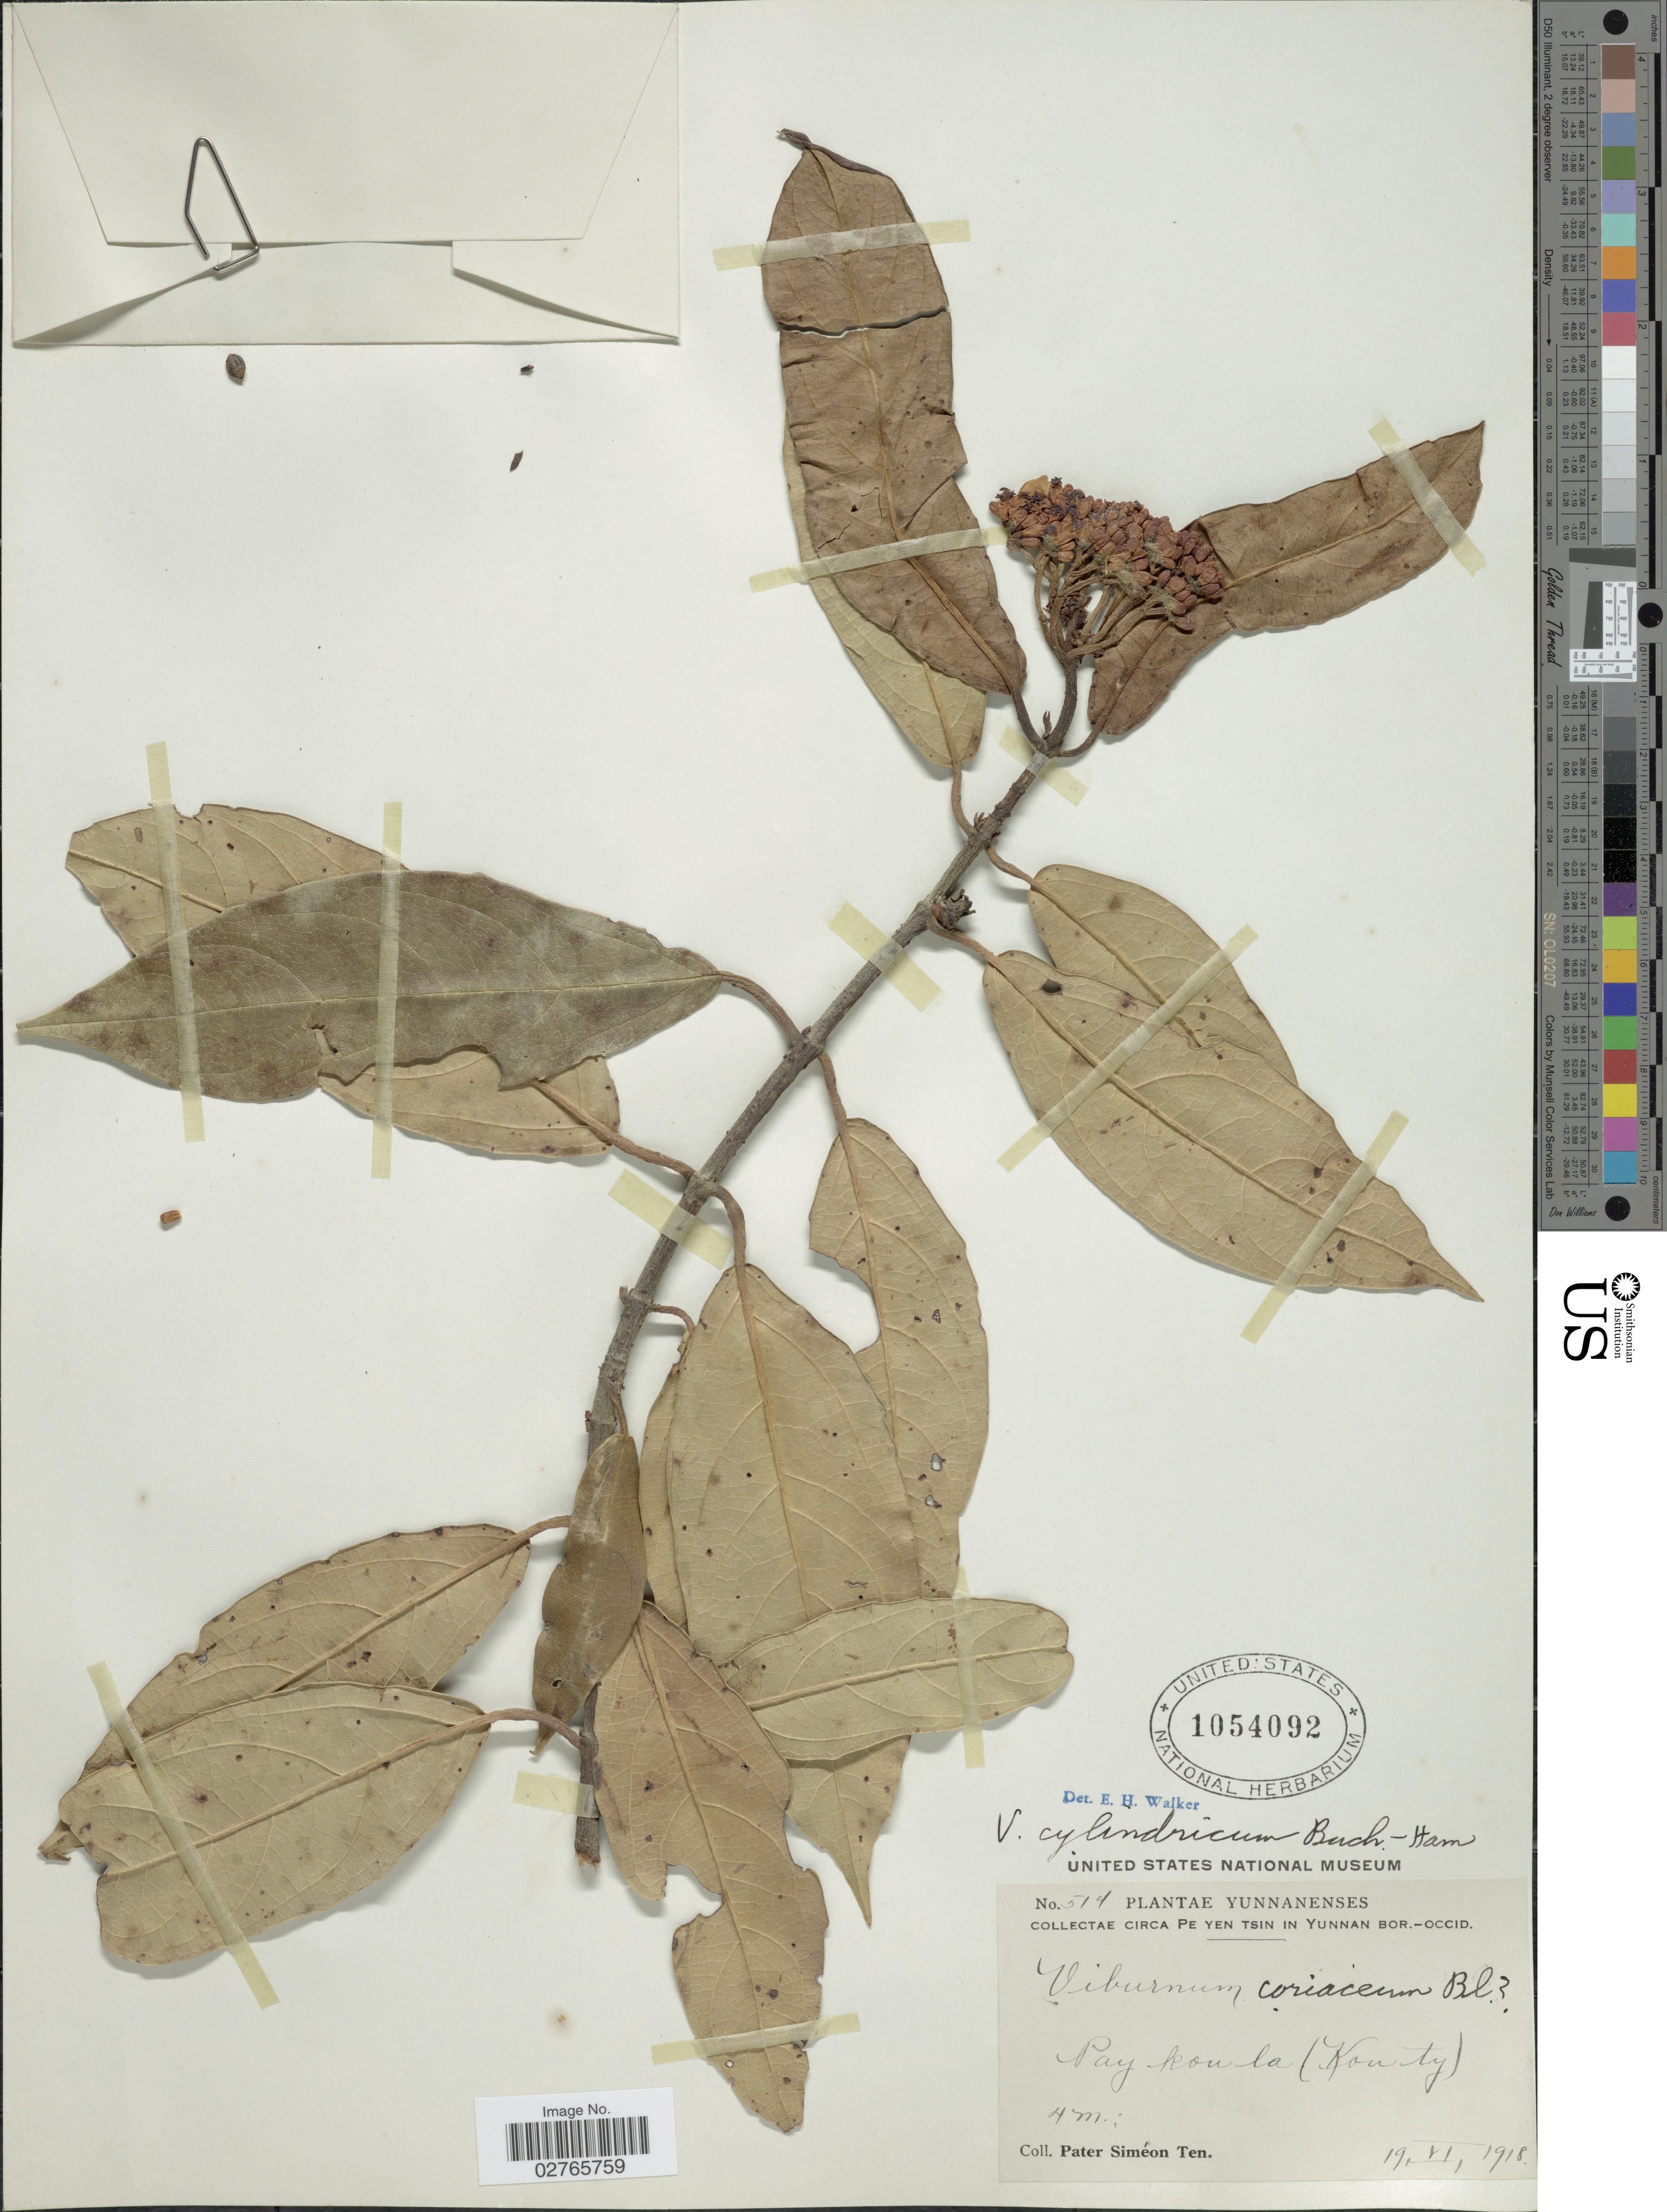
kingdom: Plantae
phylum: Tracheophyta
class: Magnoliopsida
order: Dipsacales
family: Viburnaceae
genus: Viburnum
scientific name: Viburnum cylindricum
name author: Buch.-Ham.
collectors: P. S. Ten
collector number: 514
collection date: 1918-06-19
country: China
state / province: Yunnan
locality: Circa Pe Yen Tsin in Yunnan Bor.-Occid. Pay kou la (Kou ty). [interpreted]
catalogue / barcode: US 1054092